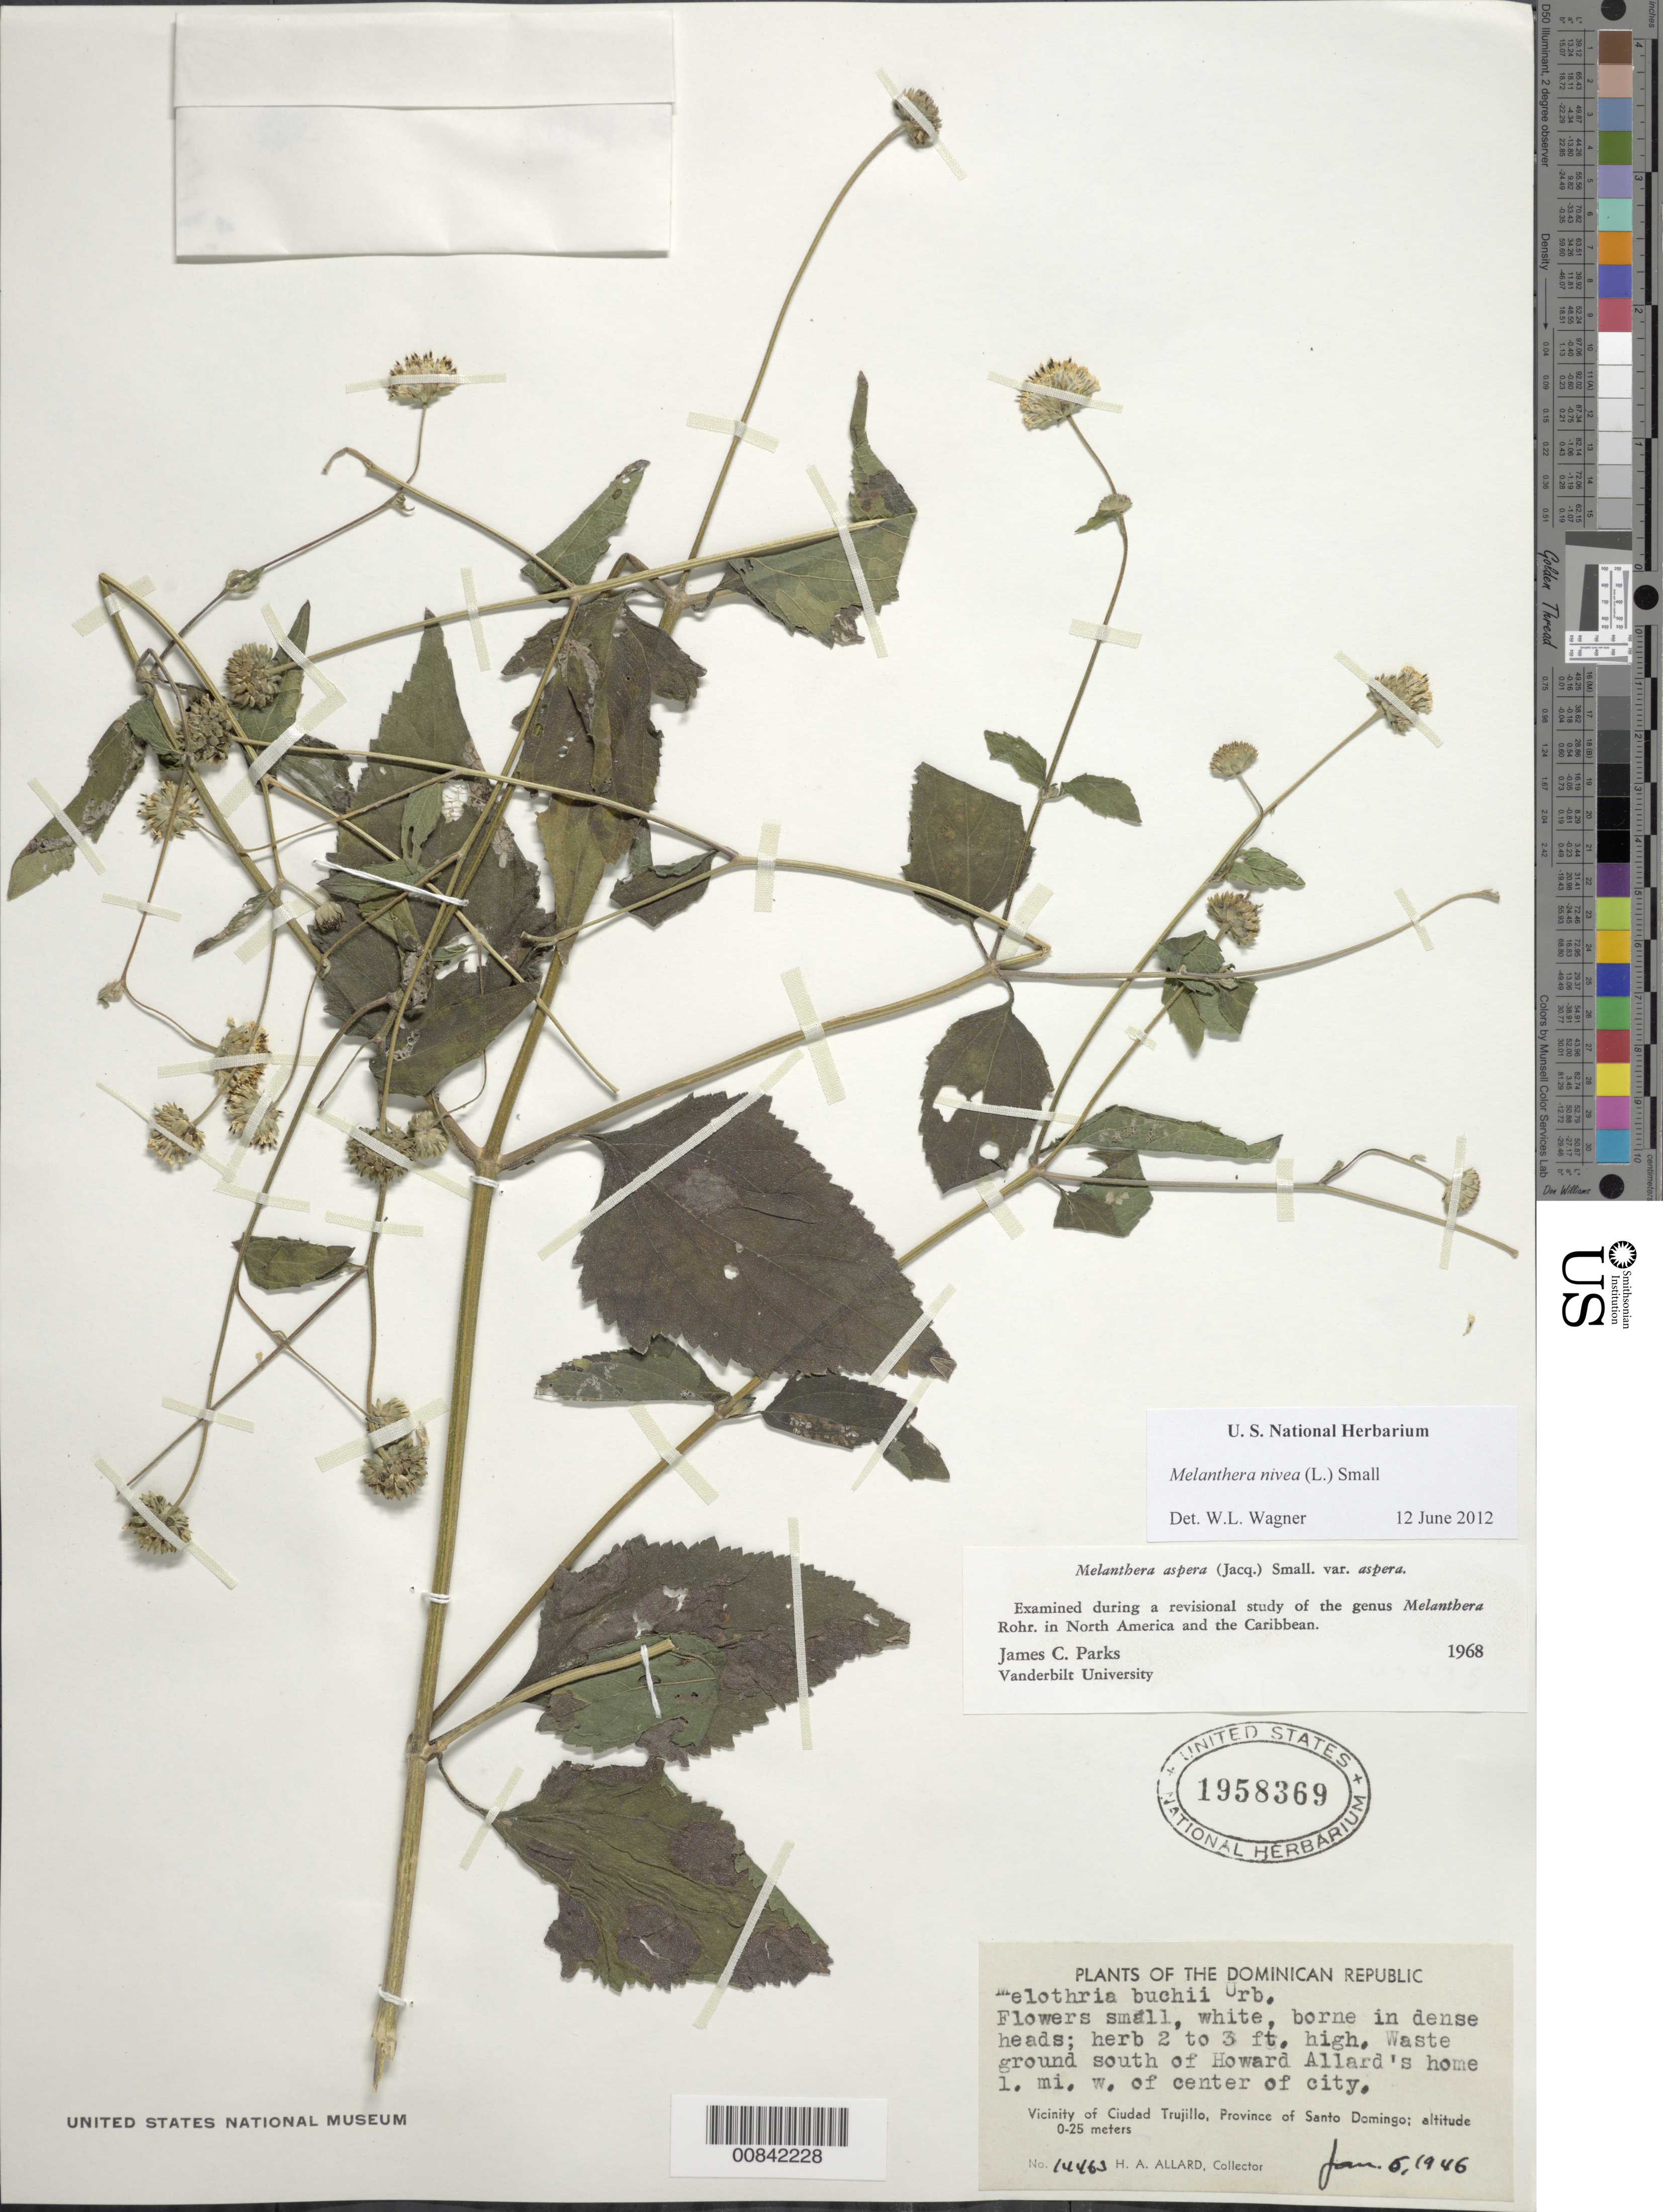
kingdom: Plantae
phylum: Tracheophyta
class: Magnoliopsida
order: Asterales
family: Asteraceae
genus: Melanthera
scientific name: Melanthera nivea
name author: (L.) Small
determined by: Parks, J. C.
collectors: H. A. Allard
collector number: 14463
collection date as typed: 06 Jan 1946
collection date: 1946-01-06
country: Dominican Republic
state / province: Distrito Nacional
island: Hispaniola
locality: Vicinity of Santo Domingo City, S of Howard Allard's home, 1 mi W of center of city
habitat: Waste ground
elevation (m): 0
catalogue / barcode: US 1958369